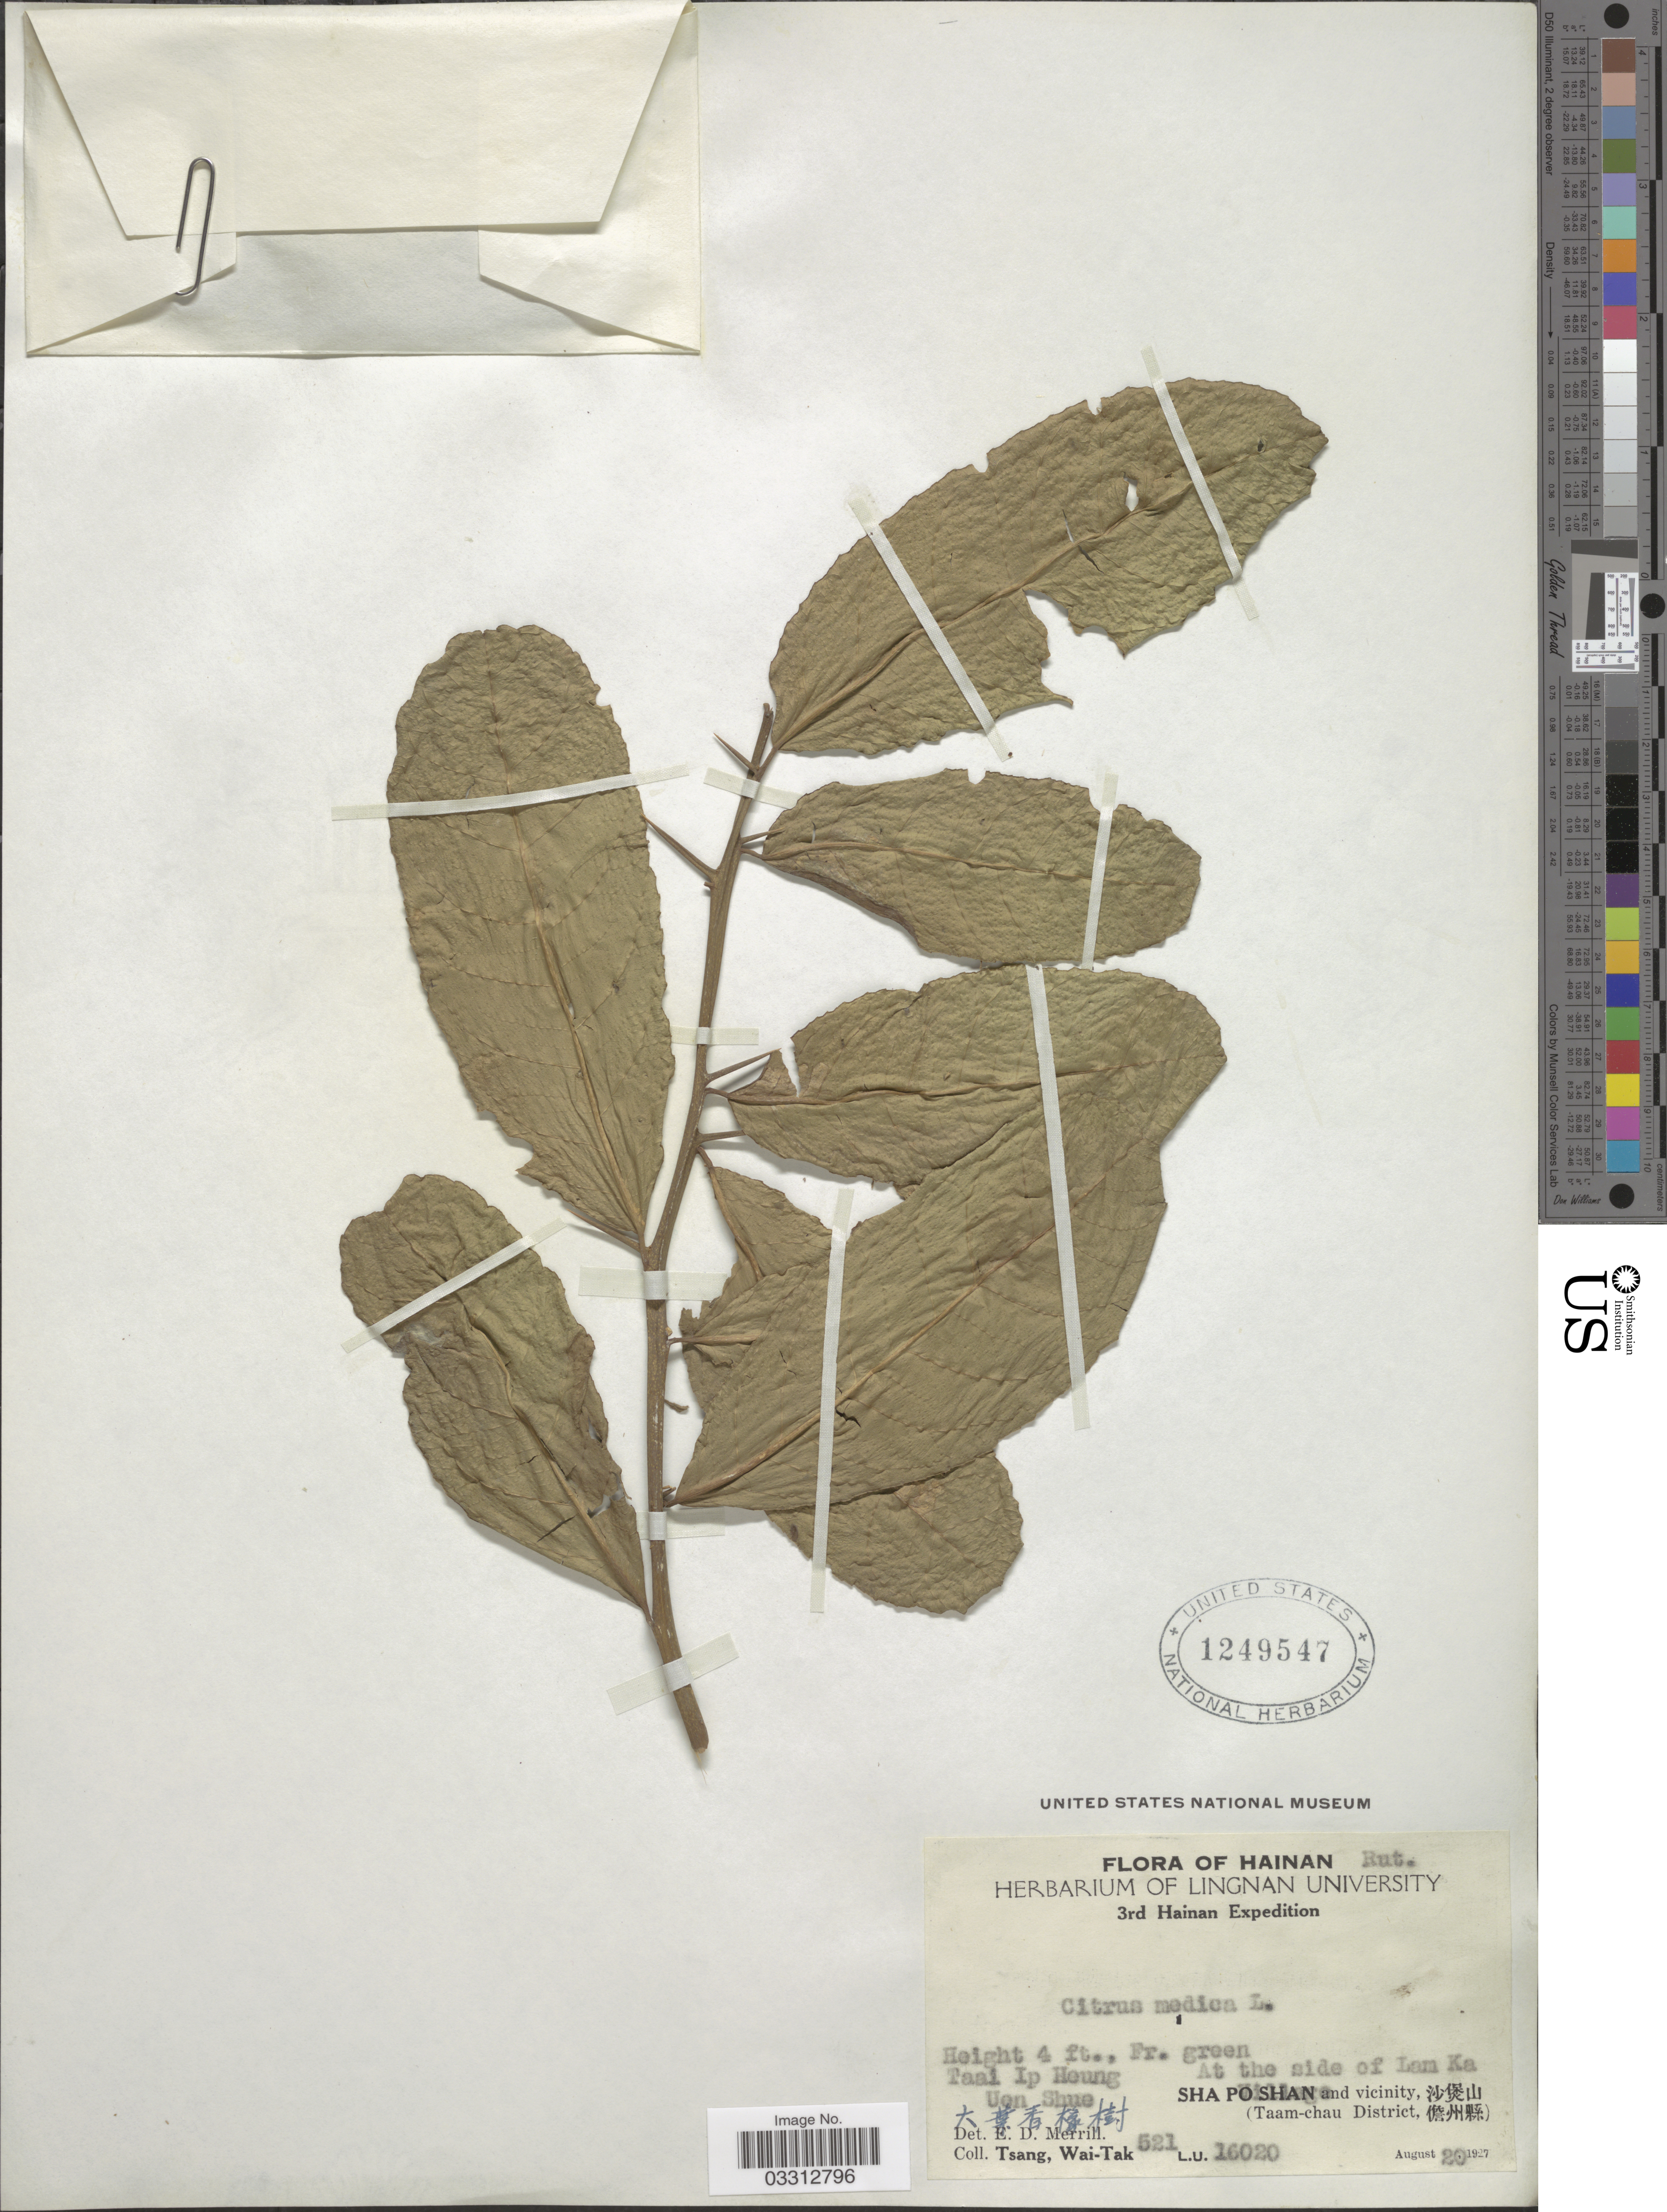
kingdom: Plantae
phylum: Tracheophyta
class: Magnoliopsida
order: Sapindales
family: Rutaceae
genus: Citrus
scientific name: Citrus medica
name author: L.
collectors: W. T. Tsang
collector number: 521L.U.16020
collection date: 1927-08-20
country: China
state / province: Hainan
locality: Taai Ip Heung, Uen Shue, At the side of Lam Ka [illegible text], Sha Po Shan and vicinity, X, (Taam-chau District, X).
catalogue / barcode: US 1249547